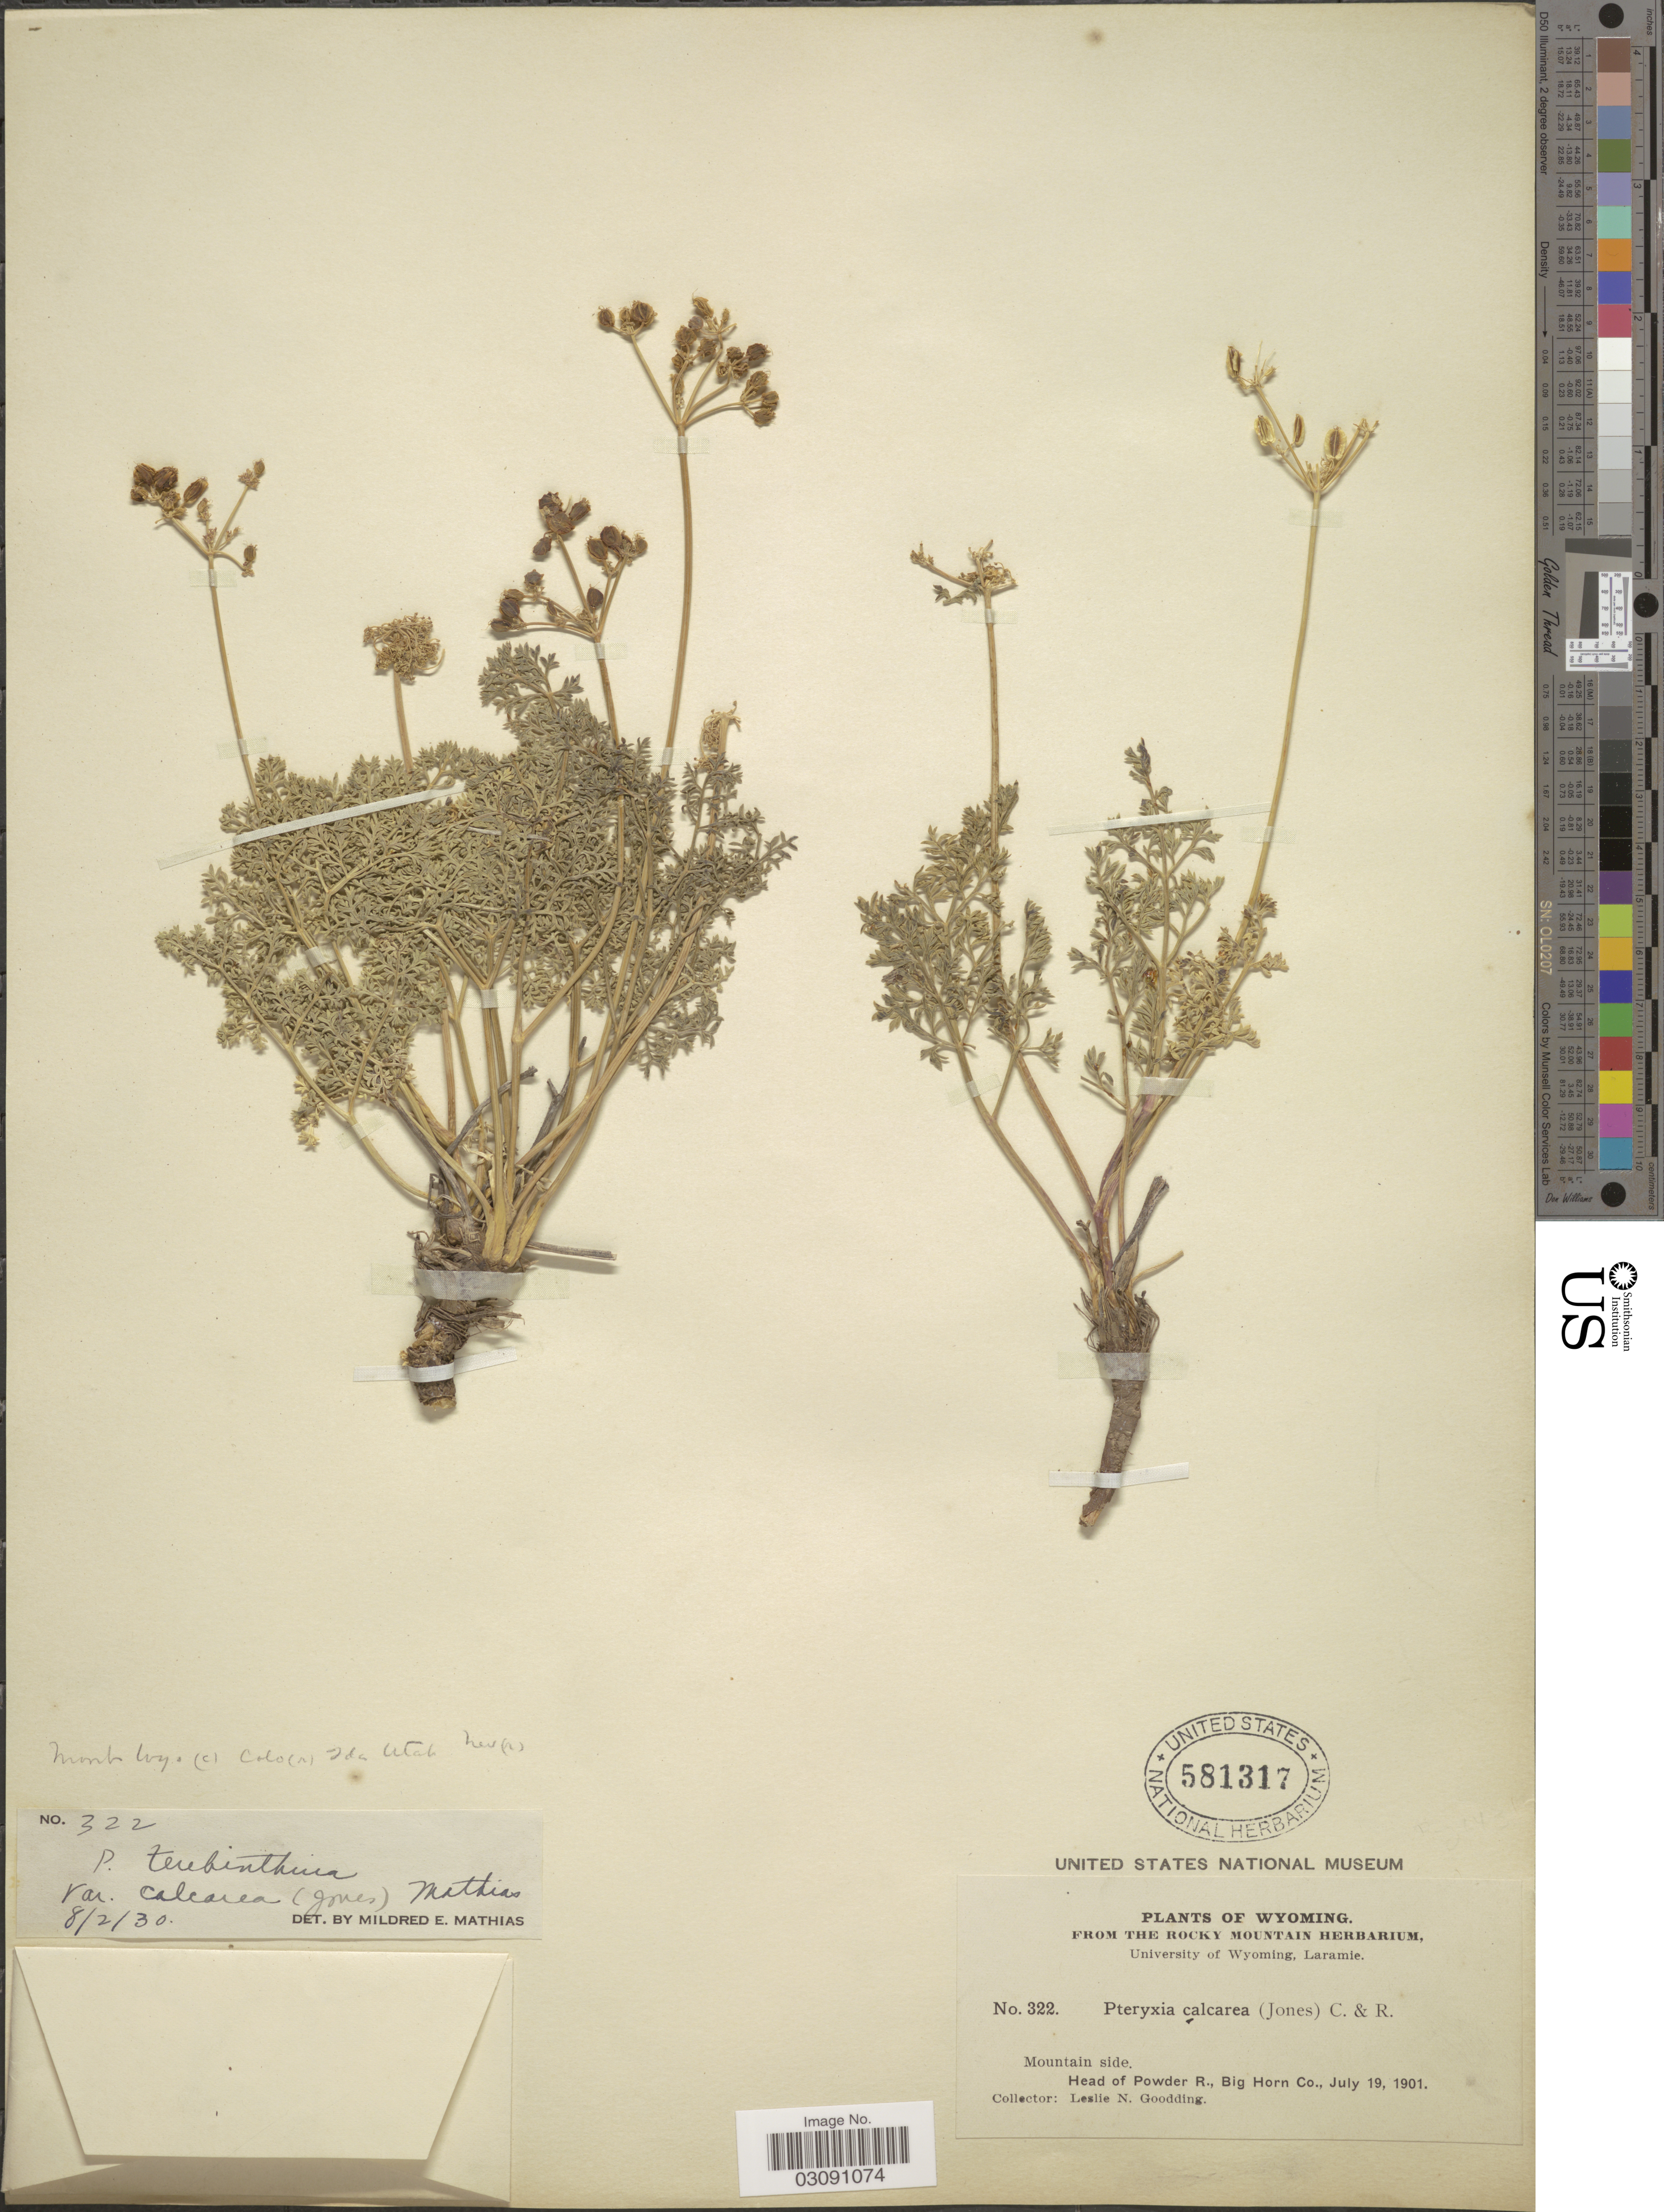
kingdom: Plantae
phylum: Tracheophyta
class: Magnoliopsida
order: Apiales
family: Apiaceae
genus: Pteryxia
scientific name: Pteryxia terebinthina var. calcarea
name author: (M.E. Jones) Mathias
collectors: L. Gooding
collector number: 322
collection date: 1901-07-19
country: United States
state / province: Wyoming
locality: Mountain side. Head of Powder R., Big Horn Co.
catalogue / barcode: US 81317